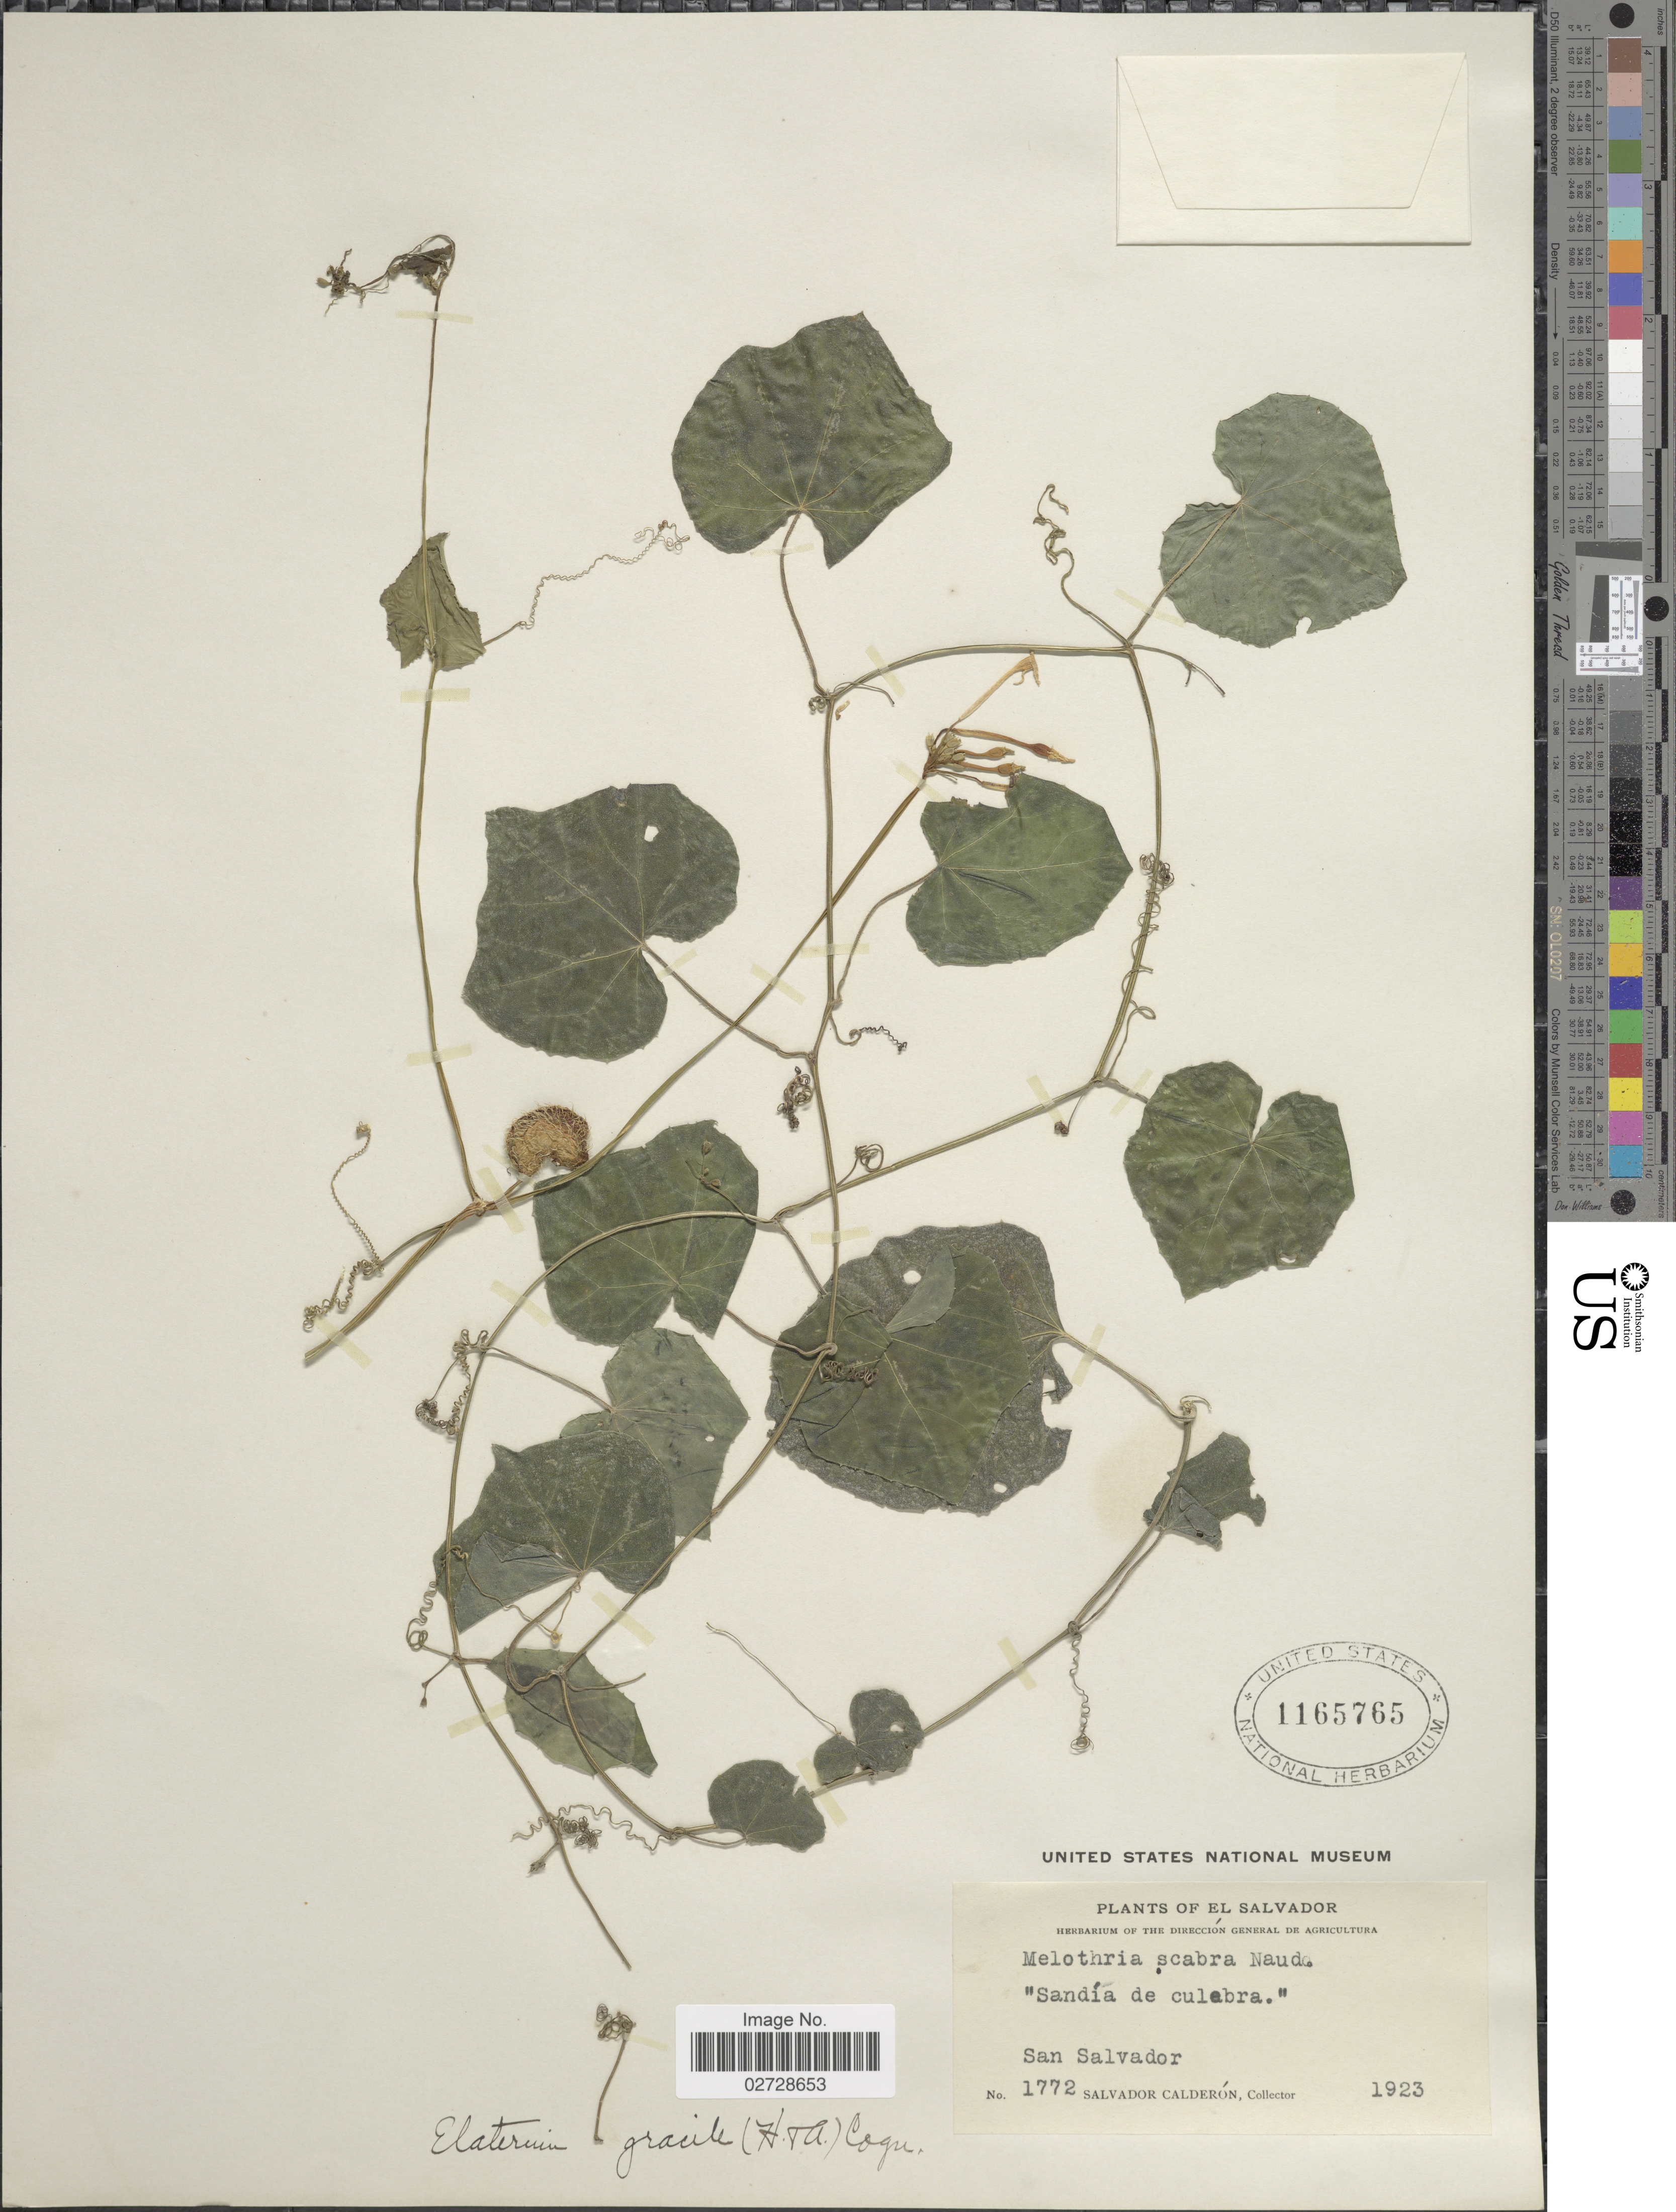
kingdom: Plantae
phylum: Tracheophyta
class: Magnoliopsida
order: Cucurbitales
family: Cucurbitaceae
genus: Cyclanthera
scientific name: Cyclanthera carthagenensis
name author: (Jacq.) H. Schaef. & S.S. Renner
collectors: S. Calderón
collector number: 1772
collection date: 1923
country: El Salvador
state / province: San Salvador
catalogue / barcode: US 1165765